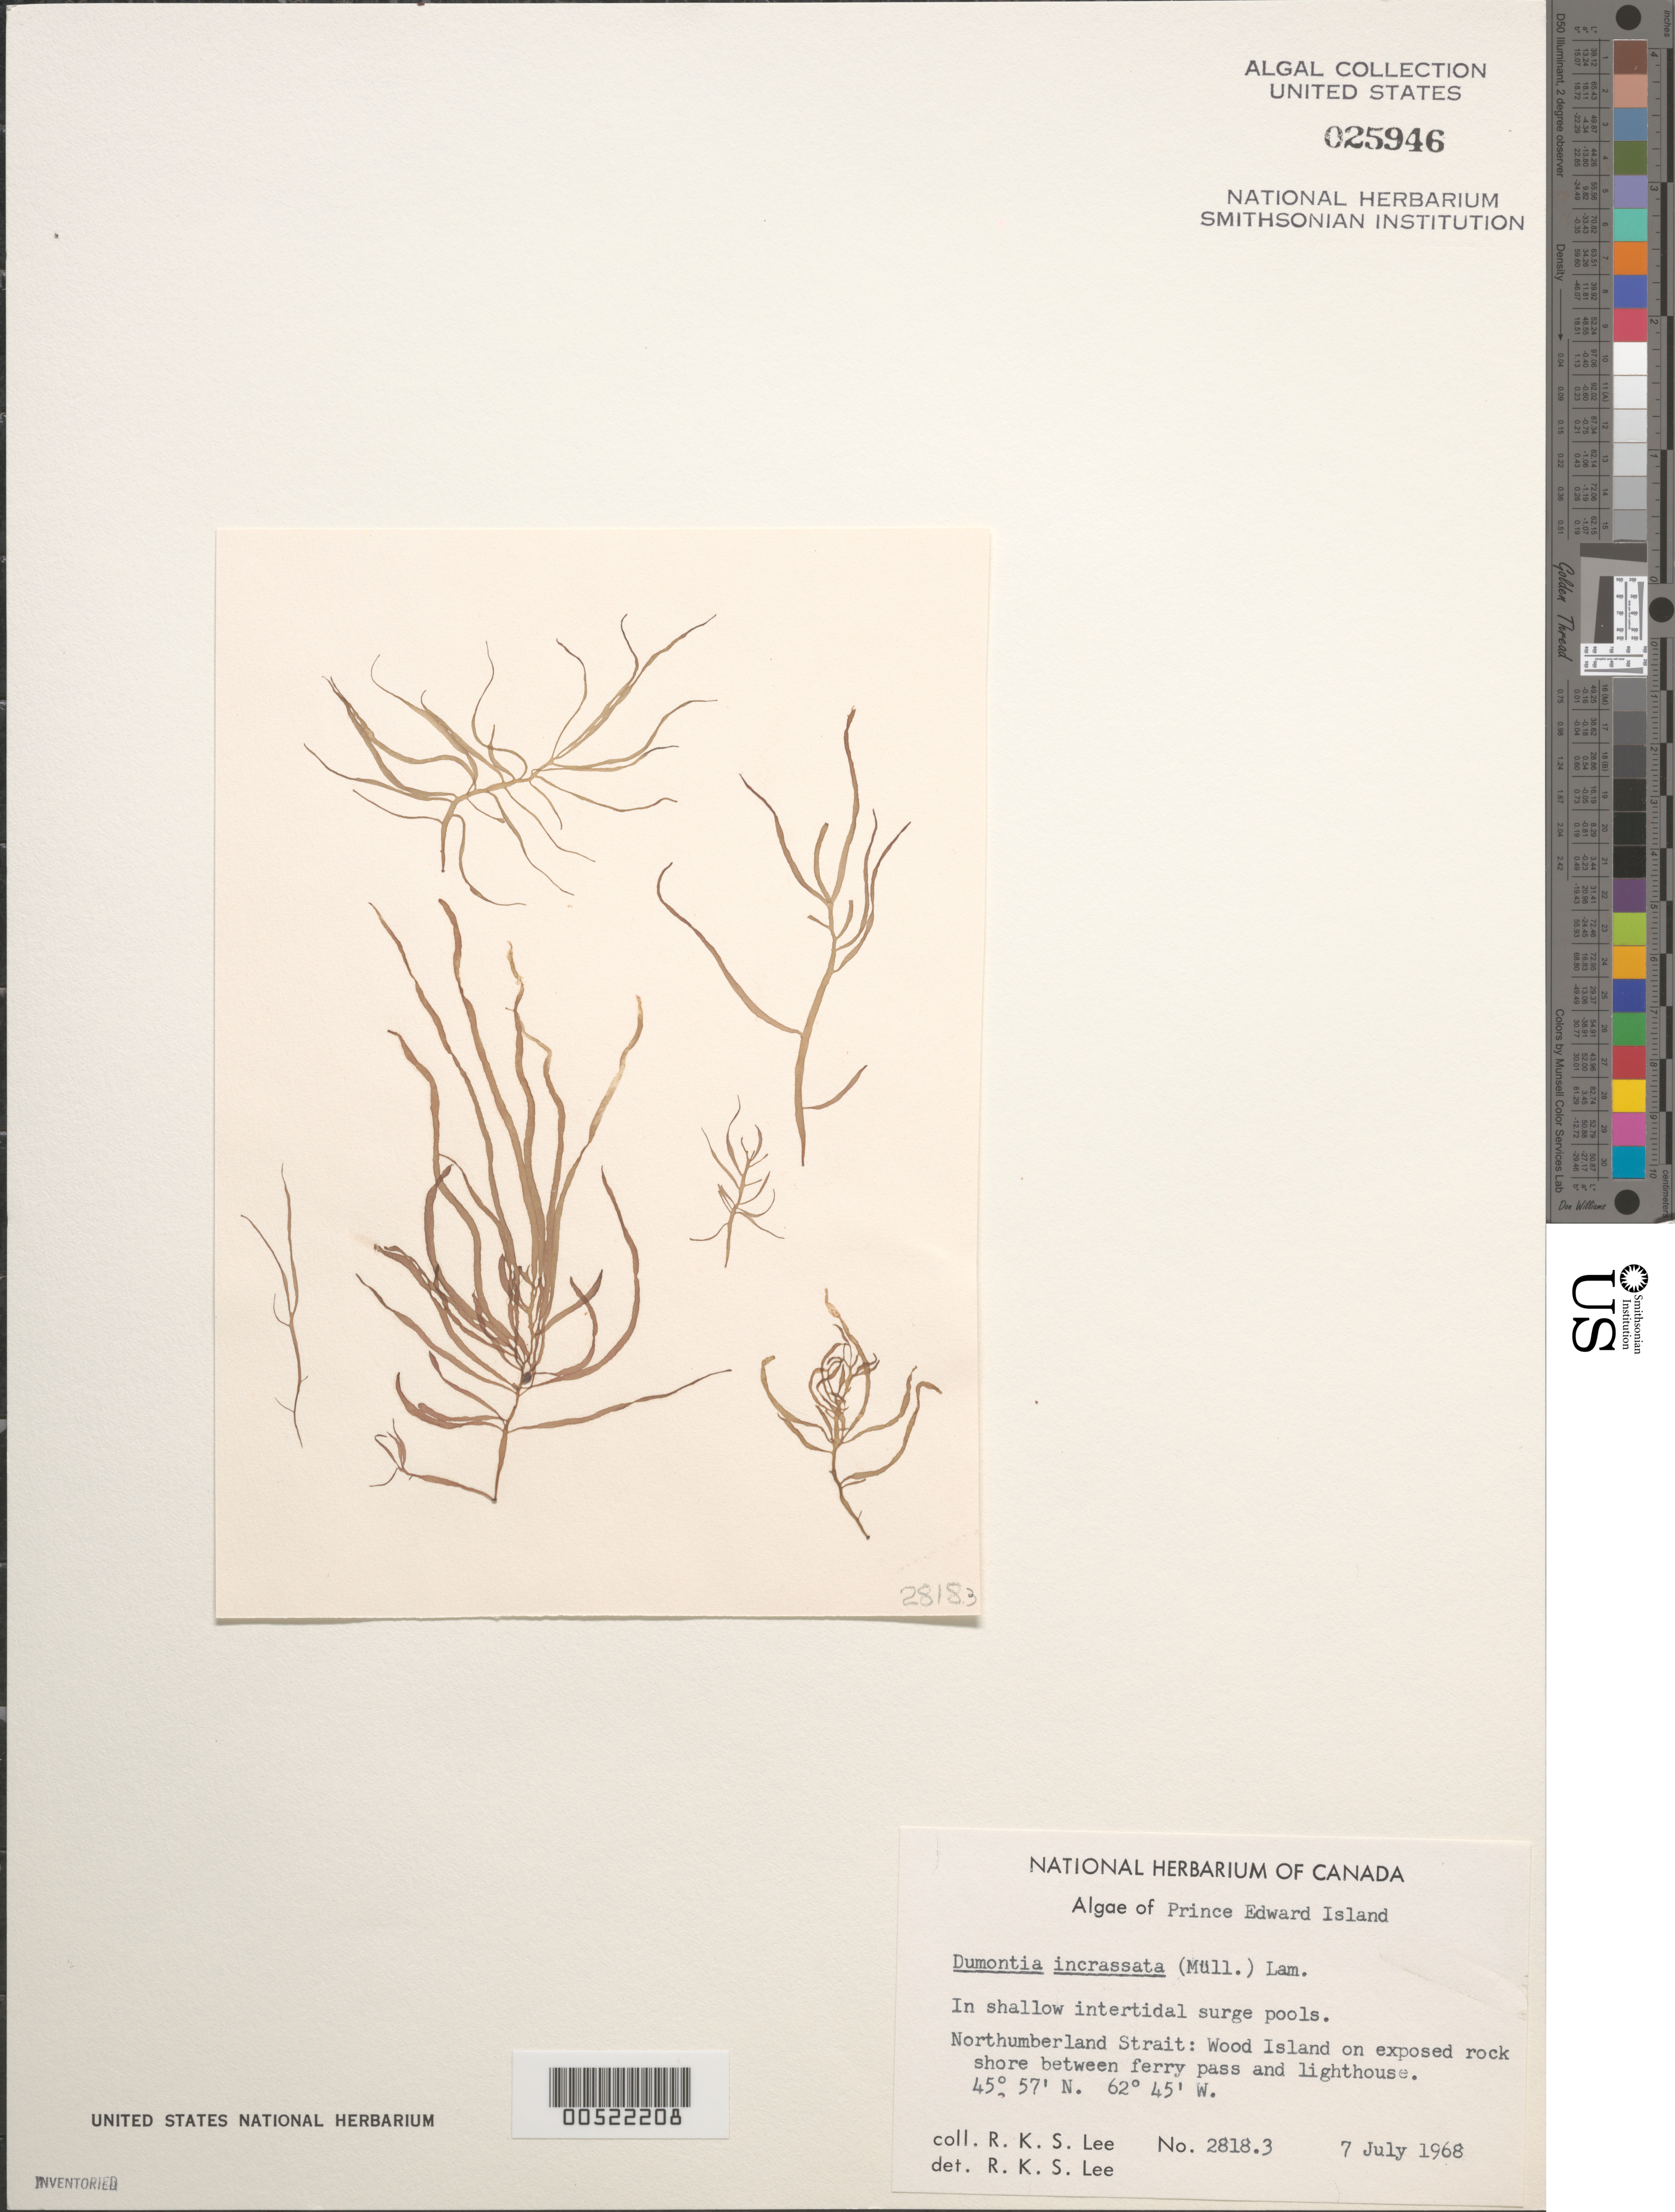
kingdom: Plantae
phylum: Rhodophyta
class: Florideophyceae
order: Gigartinales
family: Dumontiaceae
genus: Dumontia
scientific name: Dumontia contorta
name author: (S.G. Gmel.) Rupr.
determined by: Algae name updating Project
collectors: R. Lee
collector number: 2818.3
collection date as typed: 07 Jul 1968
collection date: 1968-07-07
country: Canada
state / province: Prince Edward Island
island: Wood Island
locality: Northumberland Strait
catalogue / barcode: US 25946